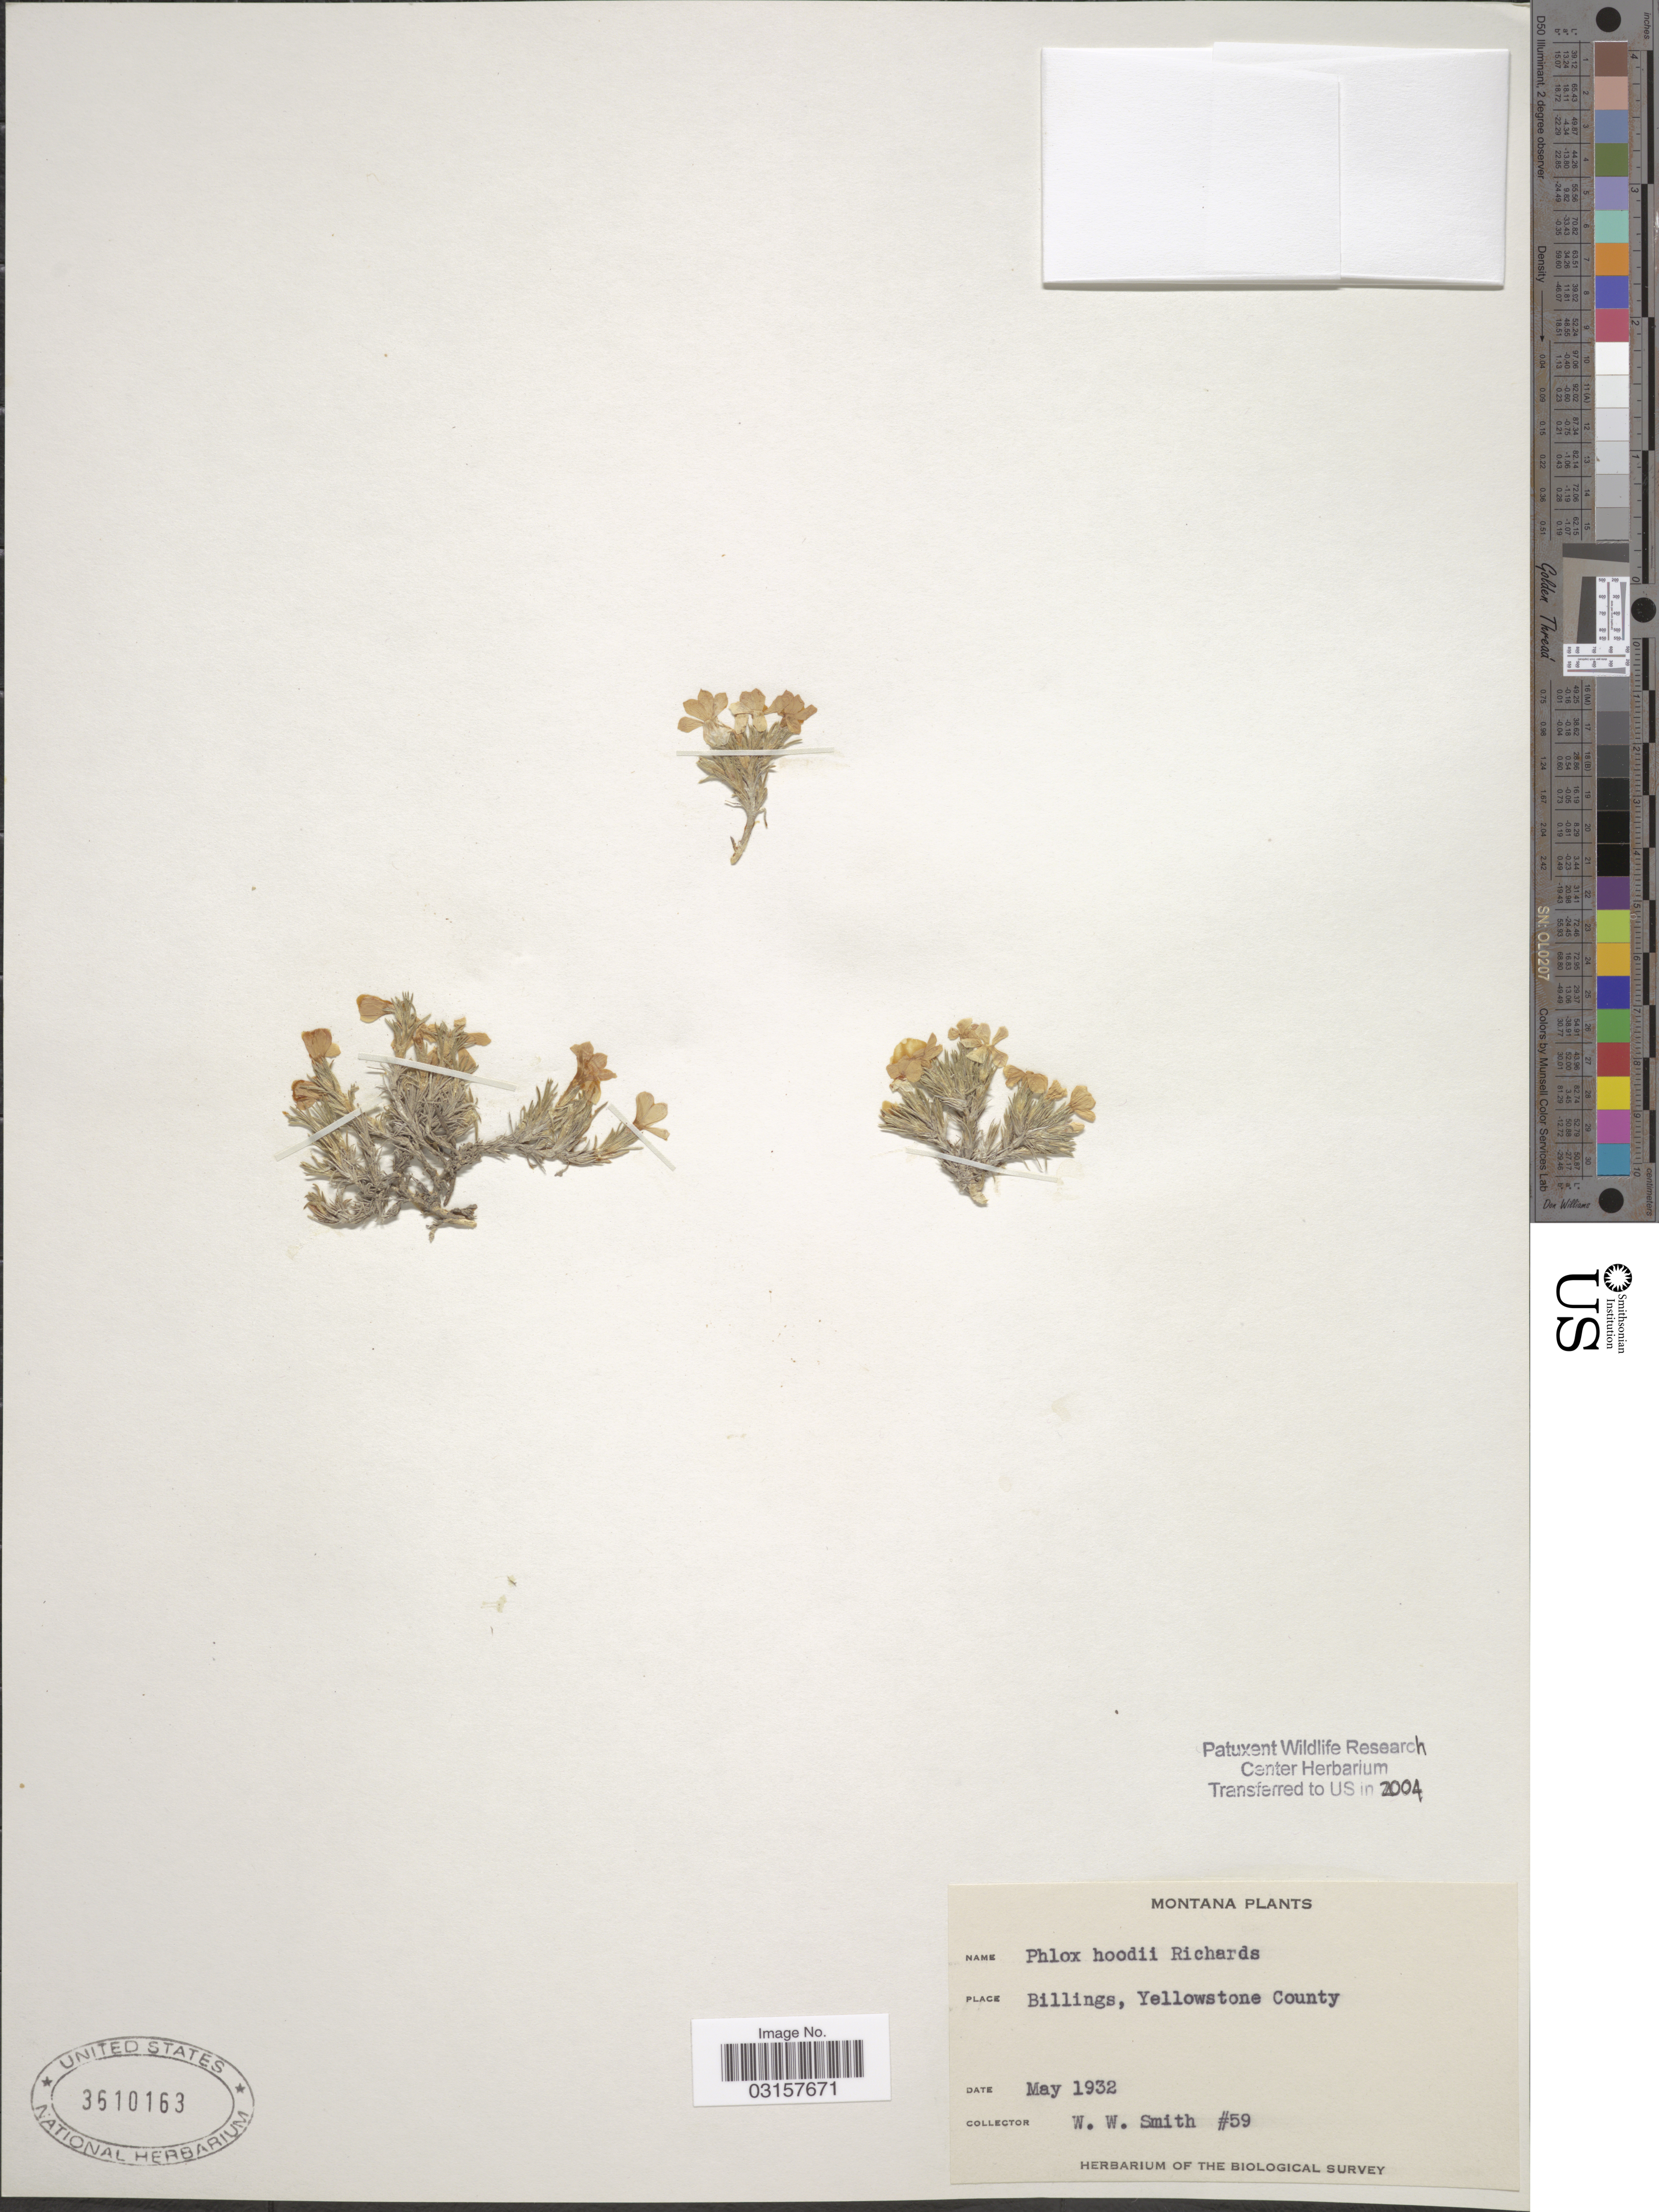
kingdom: Plantae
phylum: Tracheophyta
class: Magnoliopsida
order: Ericales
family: Polemoniaceae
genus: Phlox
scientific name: Phlox hoodii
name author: Richardson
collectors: W. W. Smith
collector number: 59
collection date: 1932-05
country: United States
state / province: Montana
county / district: Yellowstone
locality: Billings.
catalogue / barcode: US 3610163